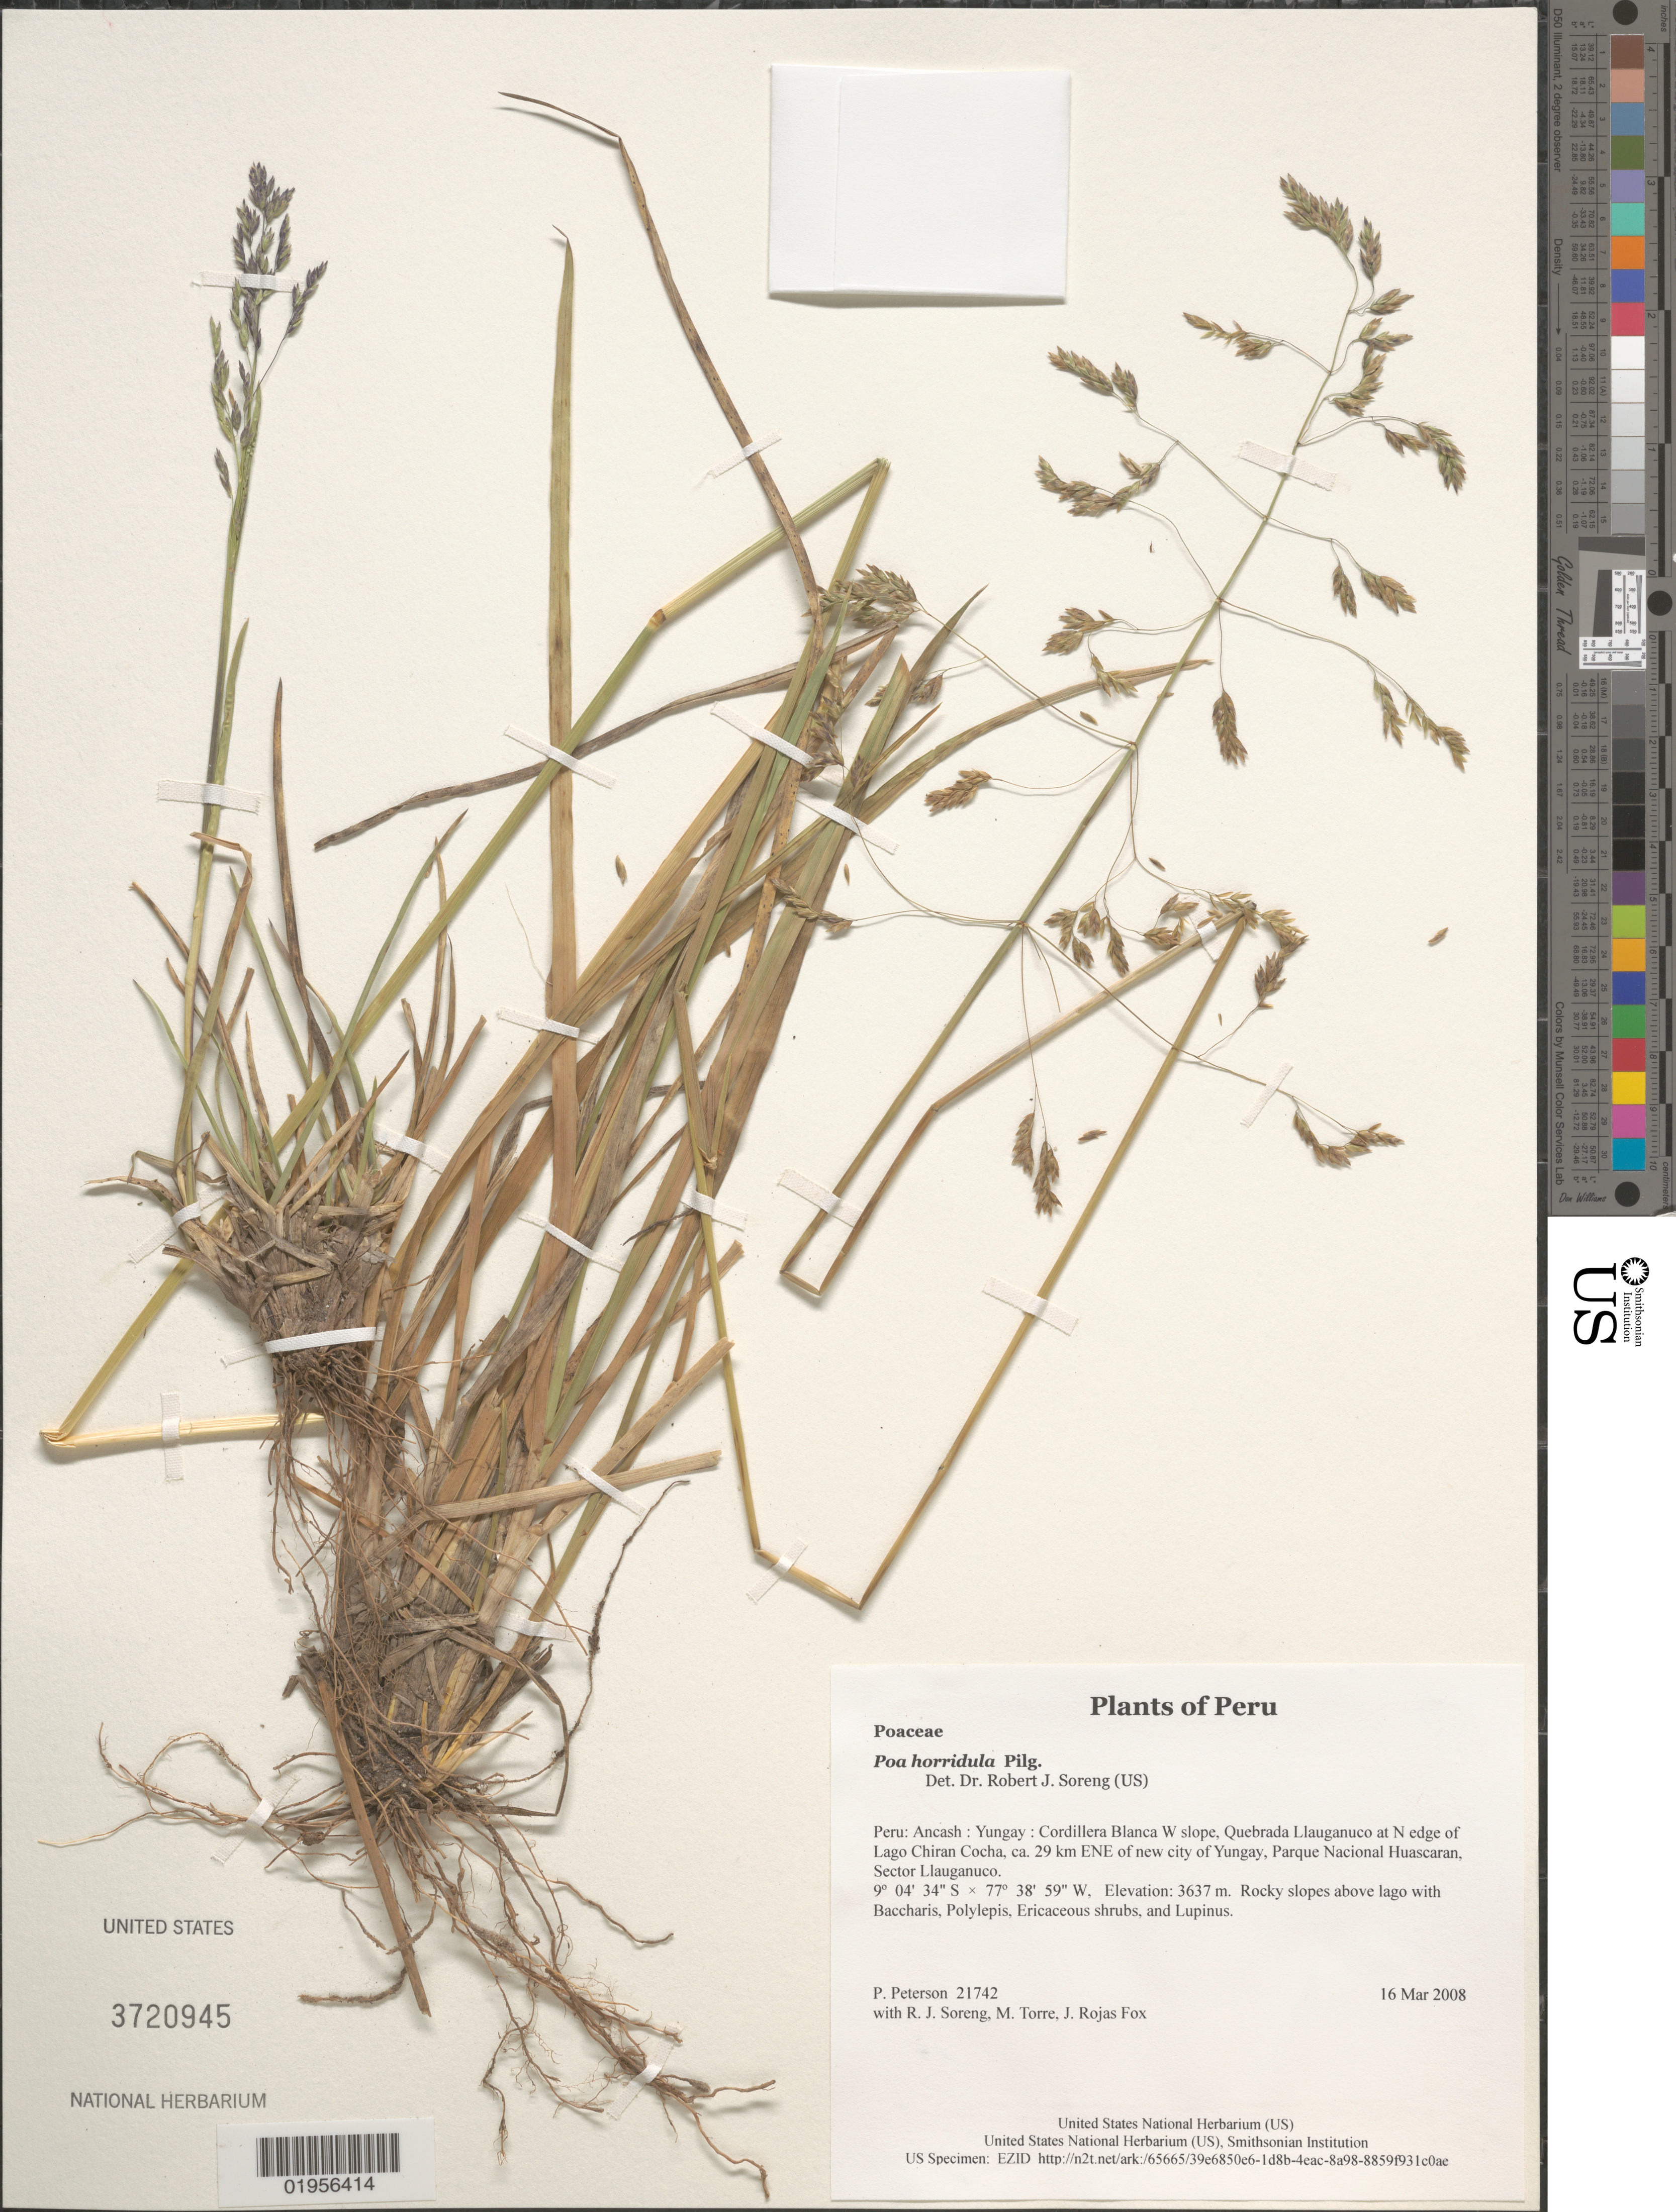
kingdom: Plantae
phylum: Tracheophyta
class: Liliopsida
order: Poales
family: Poaceae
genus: Poa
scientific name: Poa horridula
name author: Pilg.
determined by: Soreng, Robert J., Research Associate (BOT), Smithsonian Institution - National Museum of Natural History (UNITED STATES)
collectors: P. M. Peterson, R. J. Soreng, M. Torre & J. Rojas Fox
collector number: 21742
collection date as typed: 16 Mar 2008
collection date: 2008-03-16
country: Peru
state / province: Ancash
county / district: Yungay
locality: Cordillera Blanca W slope, Quebrada Llauganuco at N edge of Lago Chiran Cocha, ca. 29 km ENE of new city of Yungay, Parque Nacional Huascaran, Sector Llauganuco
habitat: Rocky slopes above lago with Baccharis, Polylepis, Ericaceous shrubs, and Lupinus.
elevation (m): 3637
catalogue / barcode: US 3720945